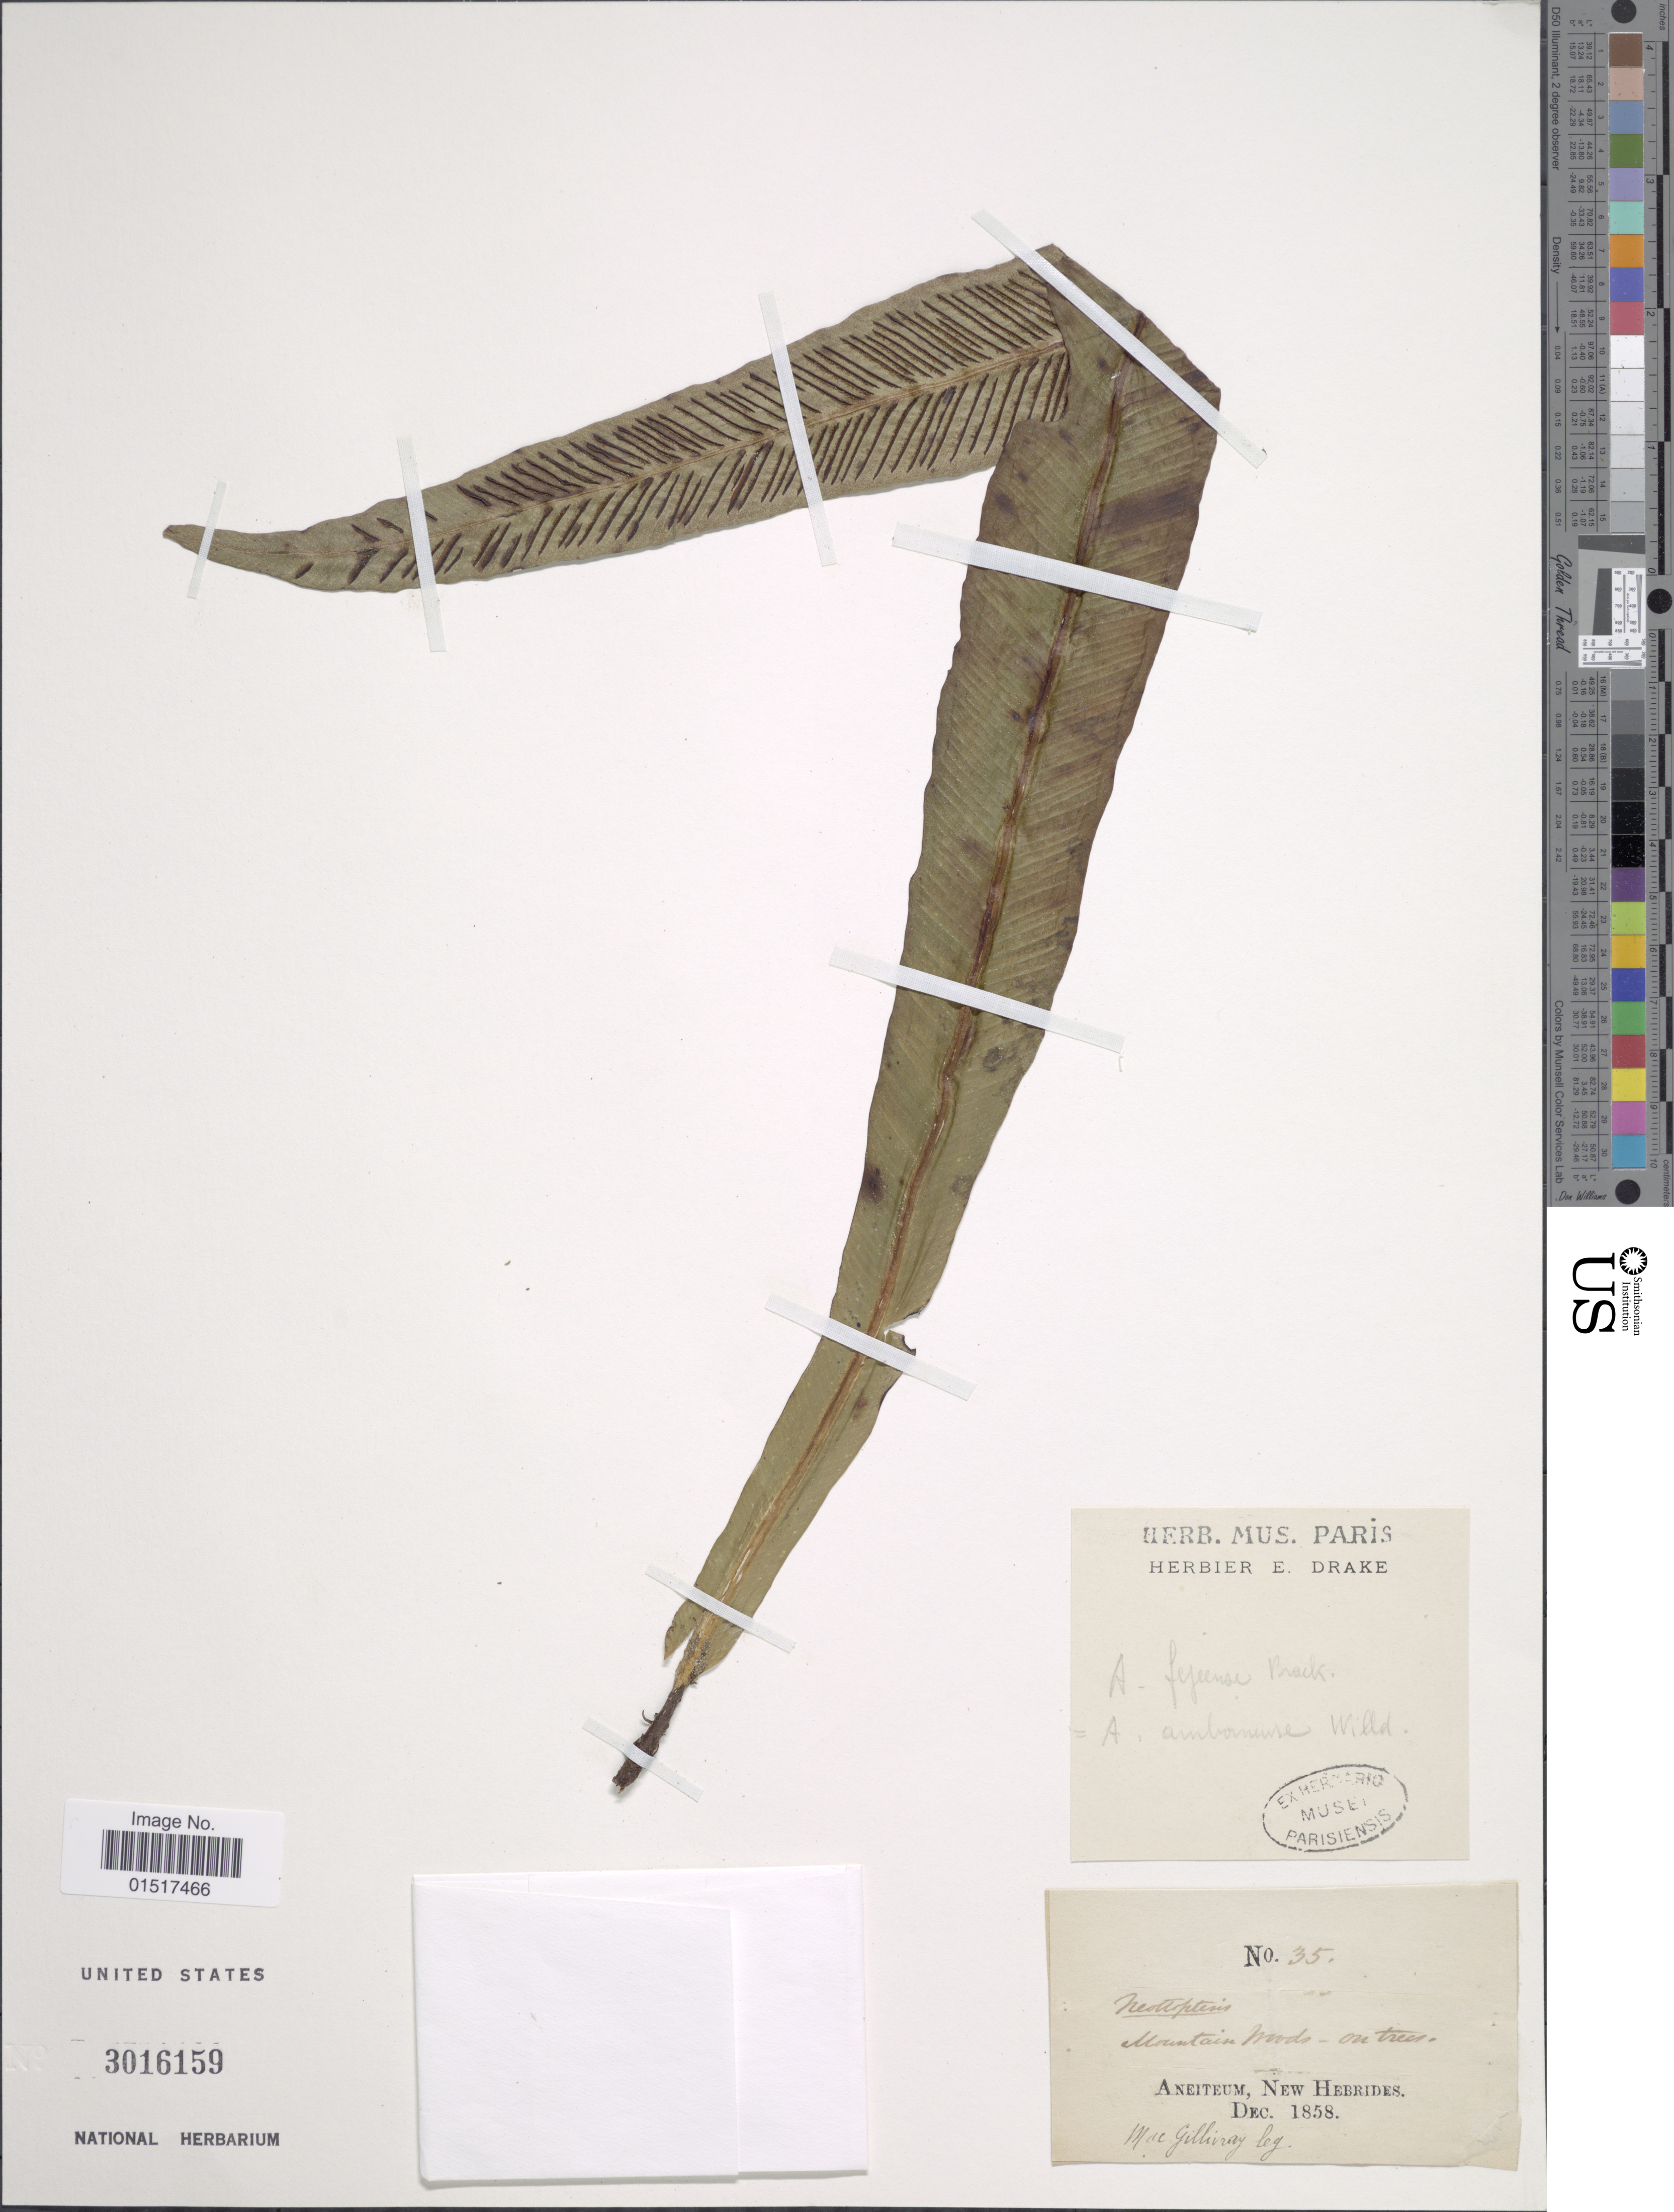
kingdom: Plantae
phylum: Tracheophyta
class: Polypodiopsida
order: Polypodiales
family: Aspleniaceae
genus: Asplenium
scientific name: Asplenium amboinense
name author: Willd.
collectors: Macgillivray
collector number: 35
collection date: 1858-12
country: Vanuatu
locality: Aneiteum; New Hebrides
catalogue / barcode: US 3016159